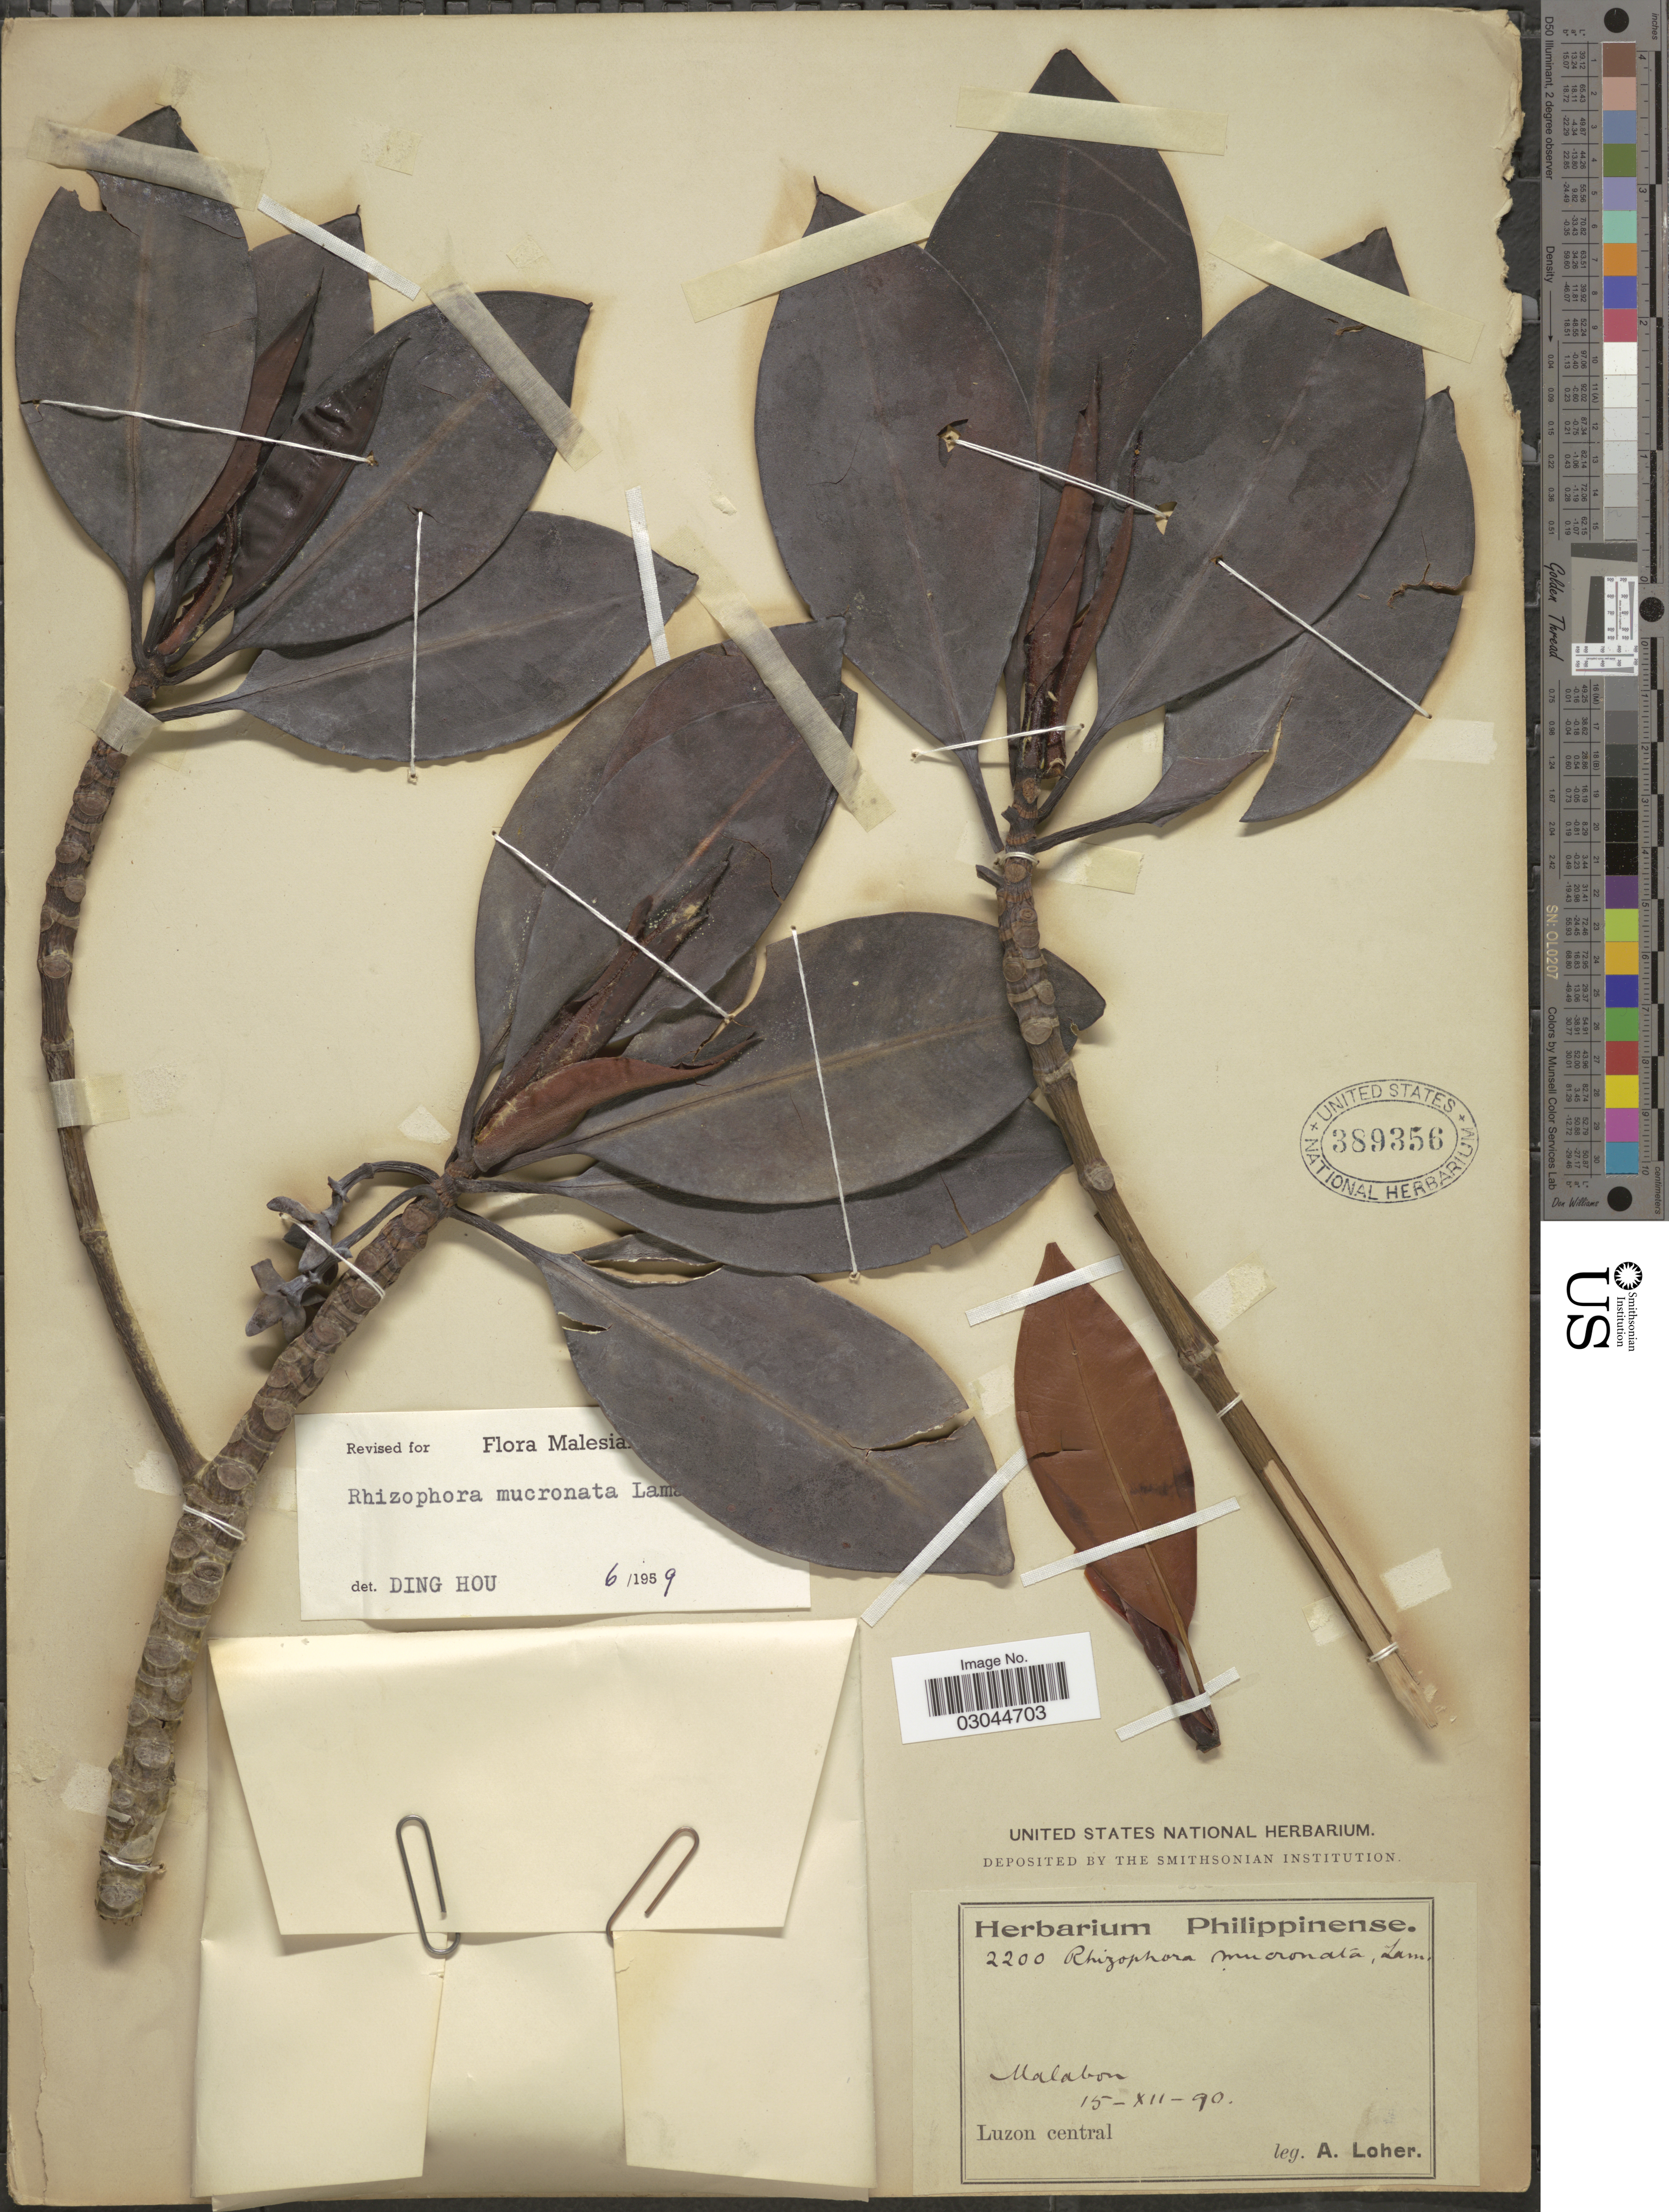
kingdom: Plantae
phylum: Tracheophyta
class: Magnoliopsida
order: Malpighiales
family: Rhizophoraceae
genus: Rhizophora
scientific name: Rhizophora mucronata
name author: Lam.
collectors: A. Loher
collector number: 2200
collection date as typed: Transcribed d/m/y: 15/12/90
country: Philippines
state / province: Central Luzon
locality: Malabon.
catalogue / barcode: US 389356